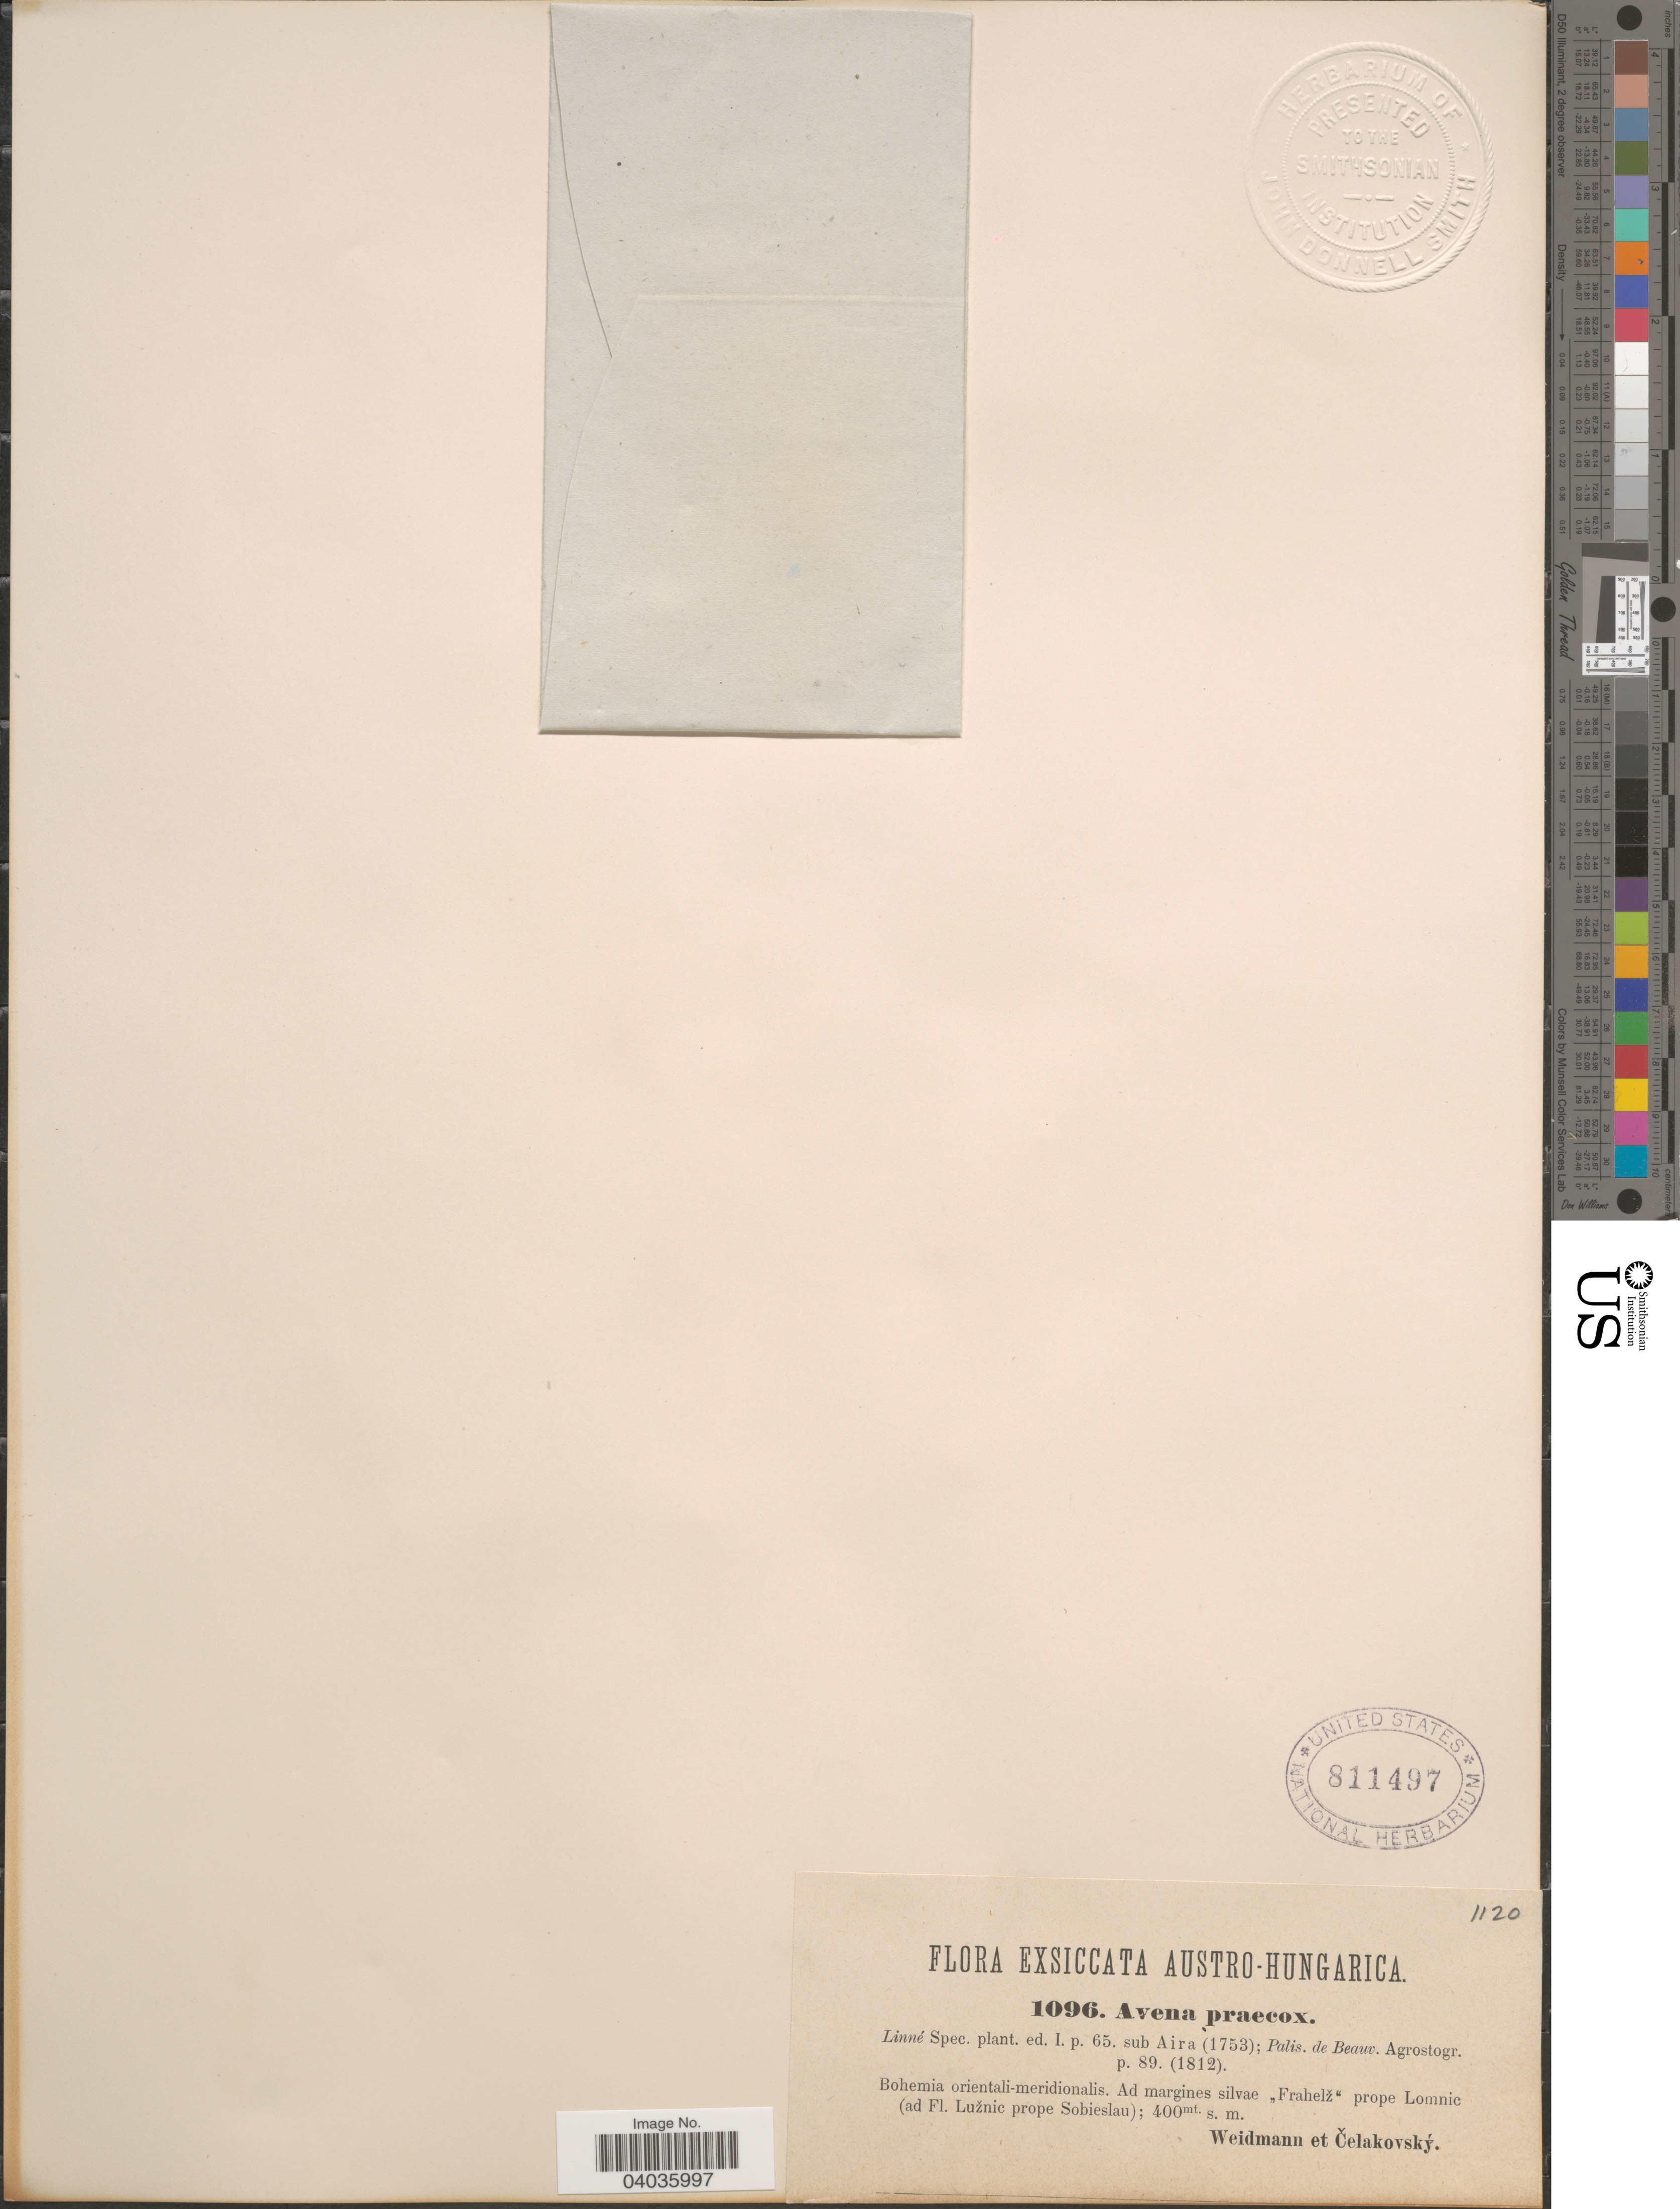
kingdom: Plantae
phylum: Tracheophyta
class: Liliopsida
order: Poales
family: Poaceae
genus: Aira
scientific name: Aira praecox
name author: L.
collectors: Weidmann & Celakovsky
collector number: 1096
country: Czechia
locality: Austro-hungarica. Bohemia orientali-meridionalis. Ad margines silvae "Frahelž" prope Lomnic (ad Fl. Lužnic prope Sobieslau).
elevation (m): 400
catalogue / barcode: US 811497